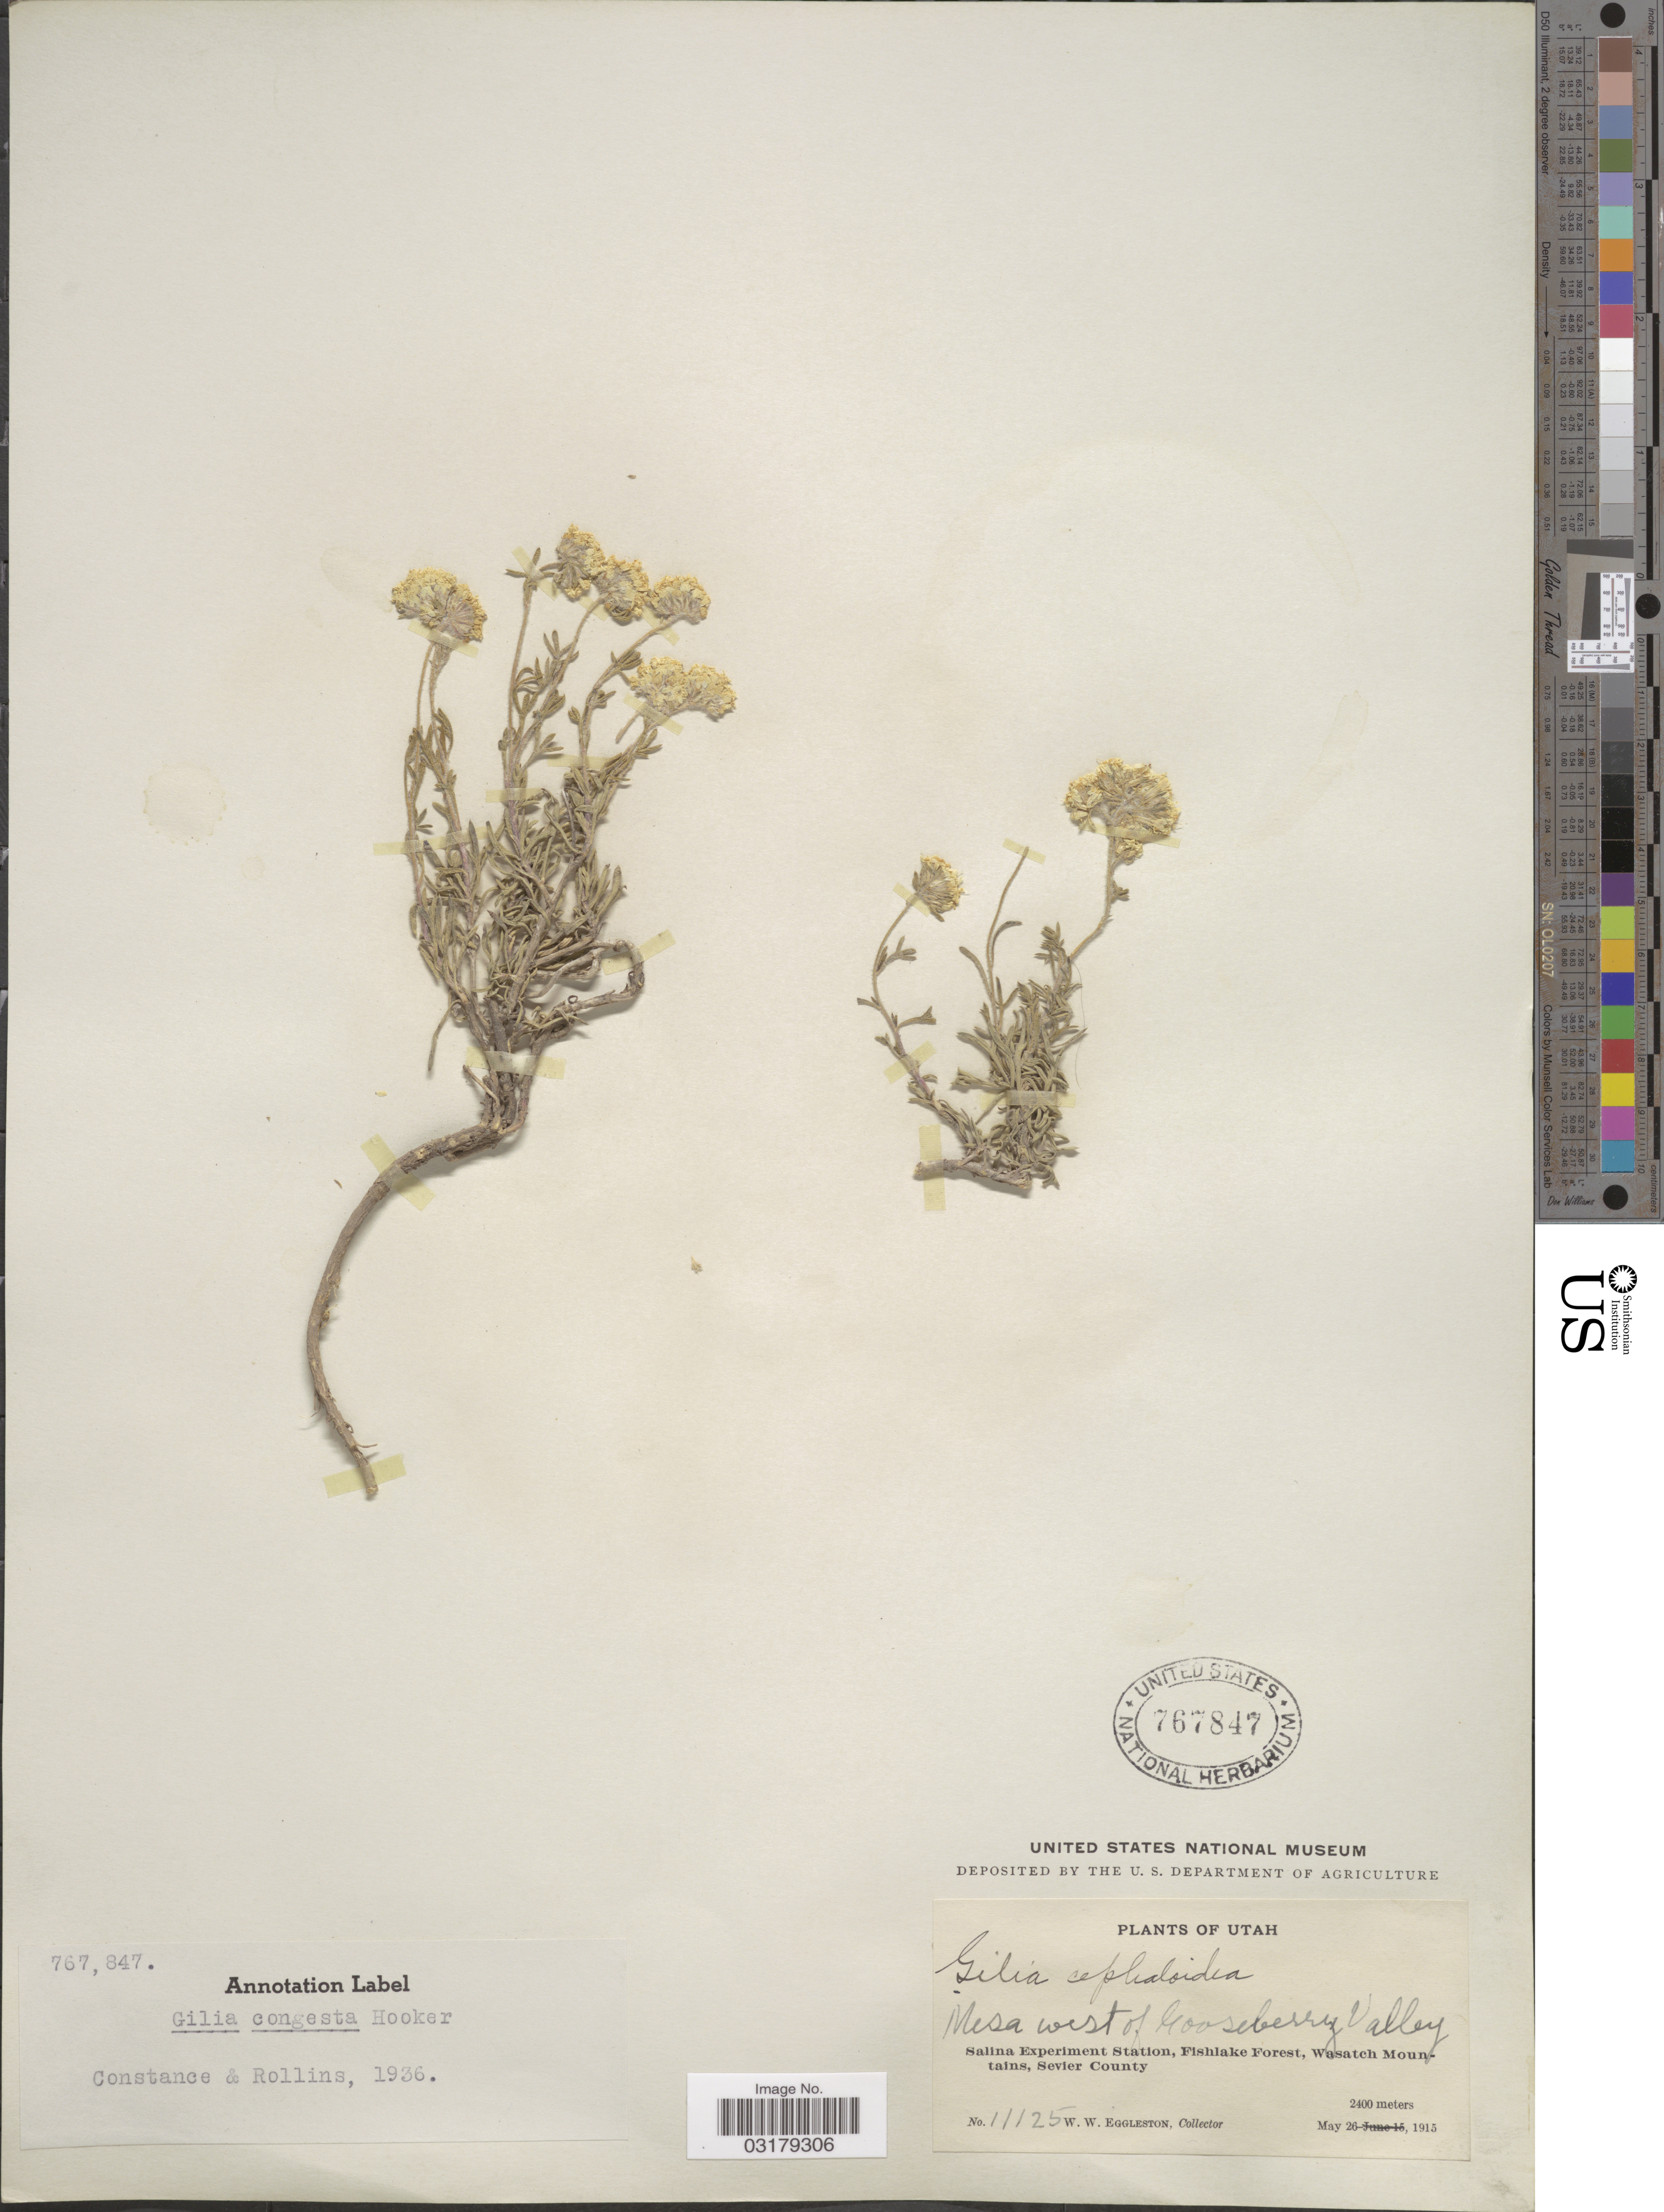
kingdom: Plantae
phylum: Tracheophyta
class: Magnoliopsida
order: Ericales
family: Polemoniaceae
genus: Ipomopsis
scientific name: Ipomopsis congesta subsp. frutescens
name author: (Rydb.) A.G. Day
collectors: W. W. Eggleston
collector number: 11125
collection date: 1912-05-26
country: United States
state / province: Utah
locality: Mesa west of Gooseberry Valley. Salina Experiment Station, Fishlake Forest, Wasatch Mountains, Sevier County.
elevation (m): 2400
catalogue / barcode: US 767847